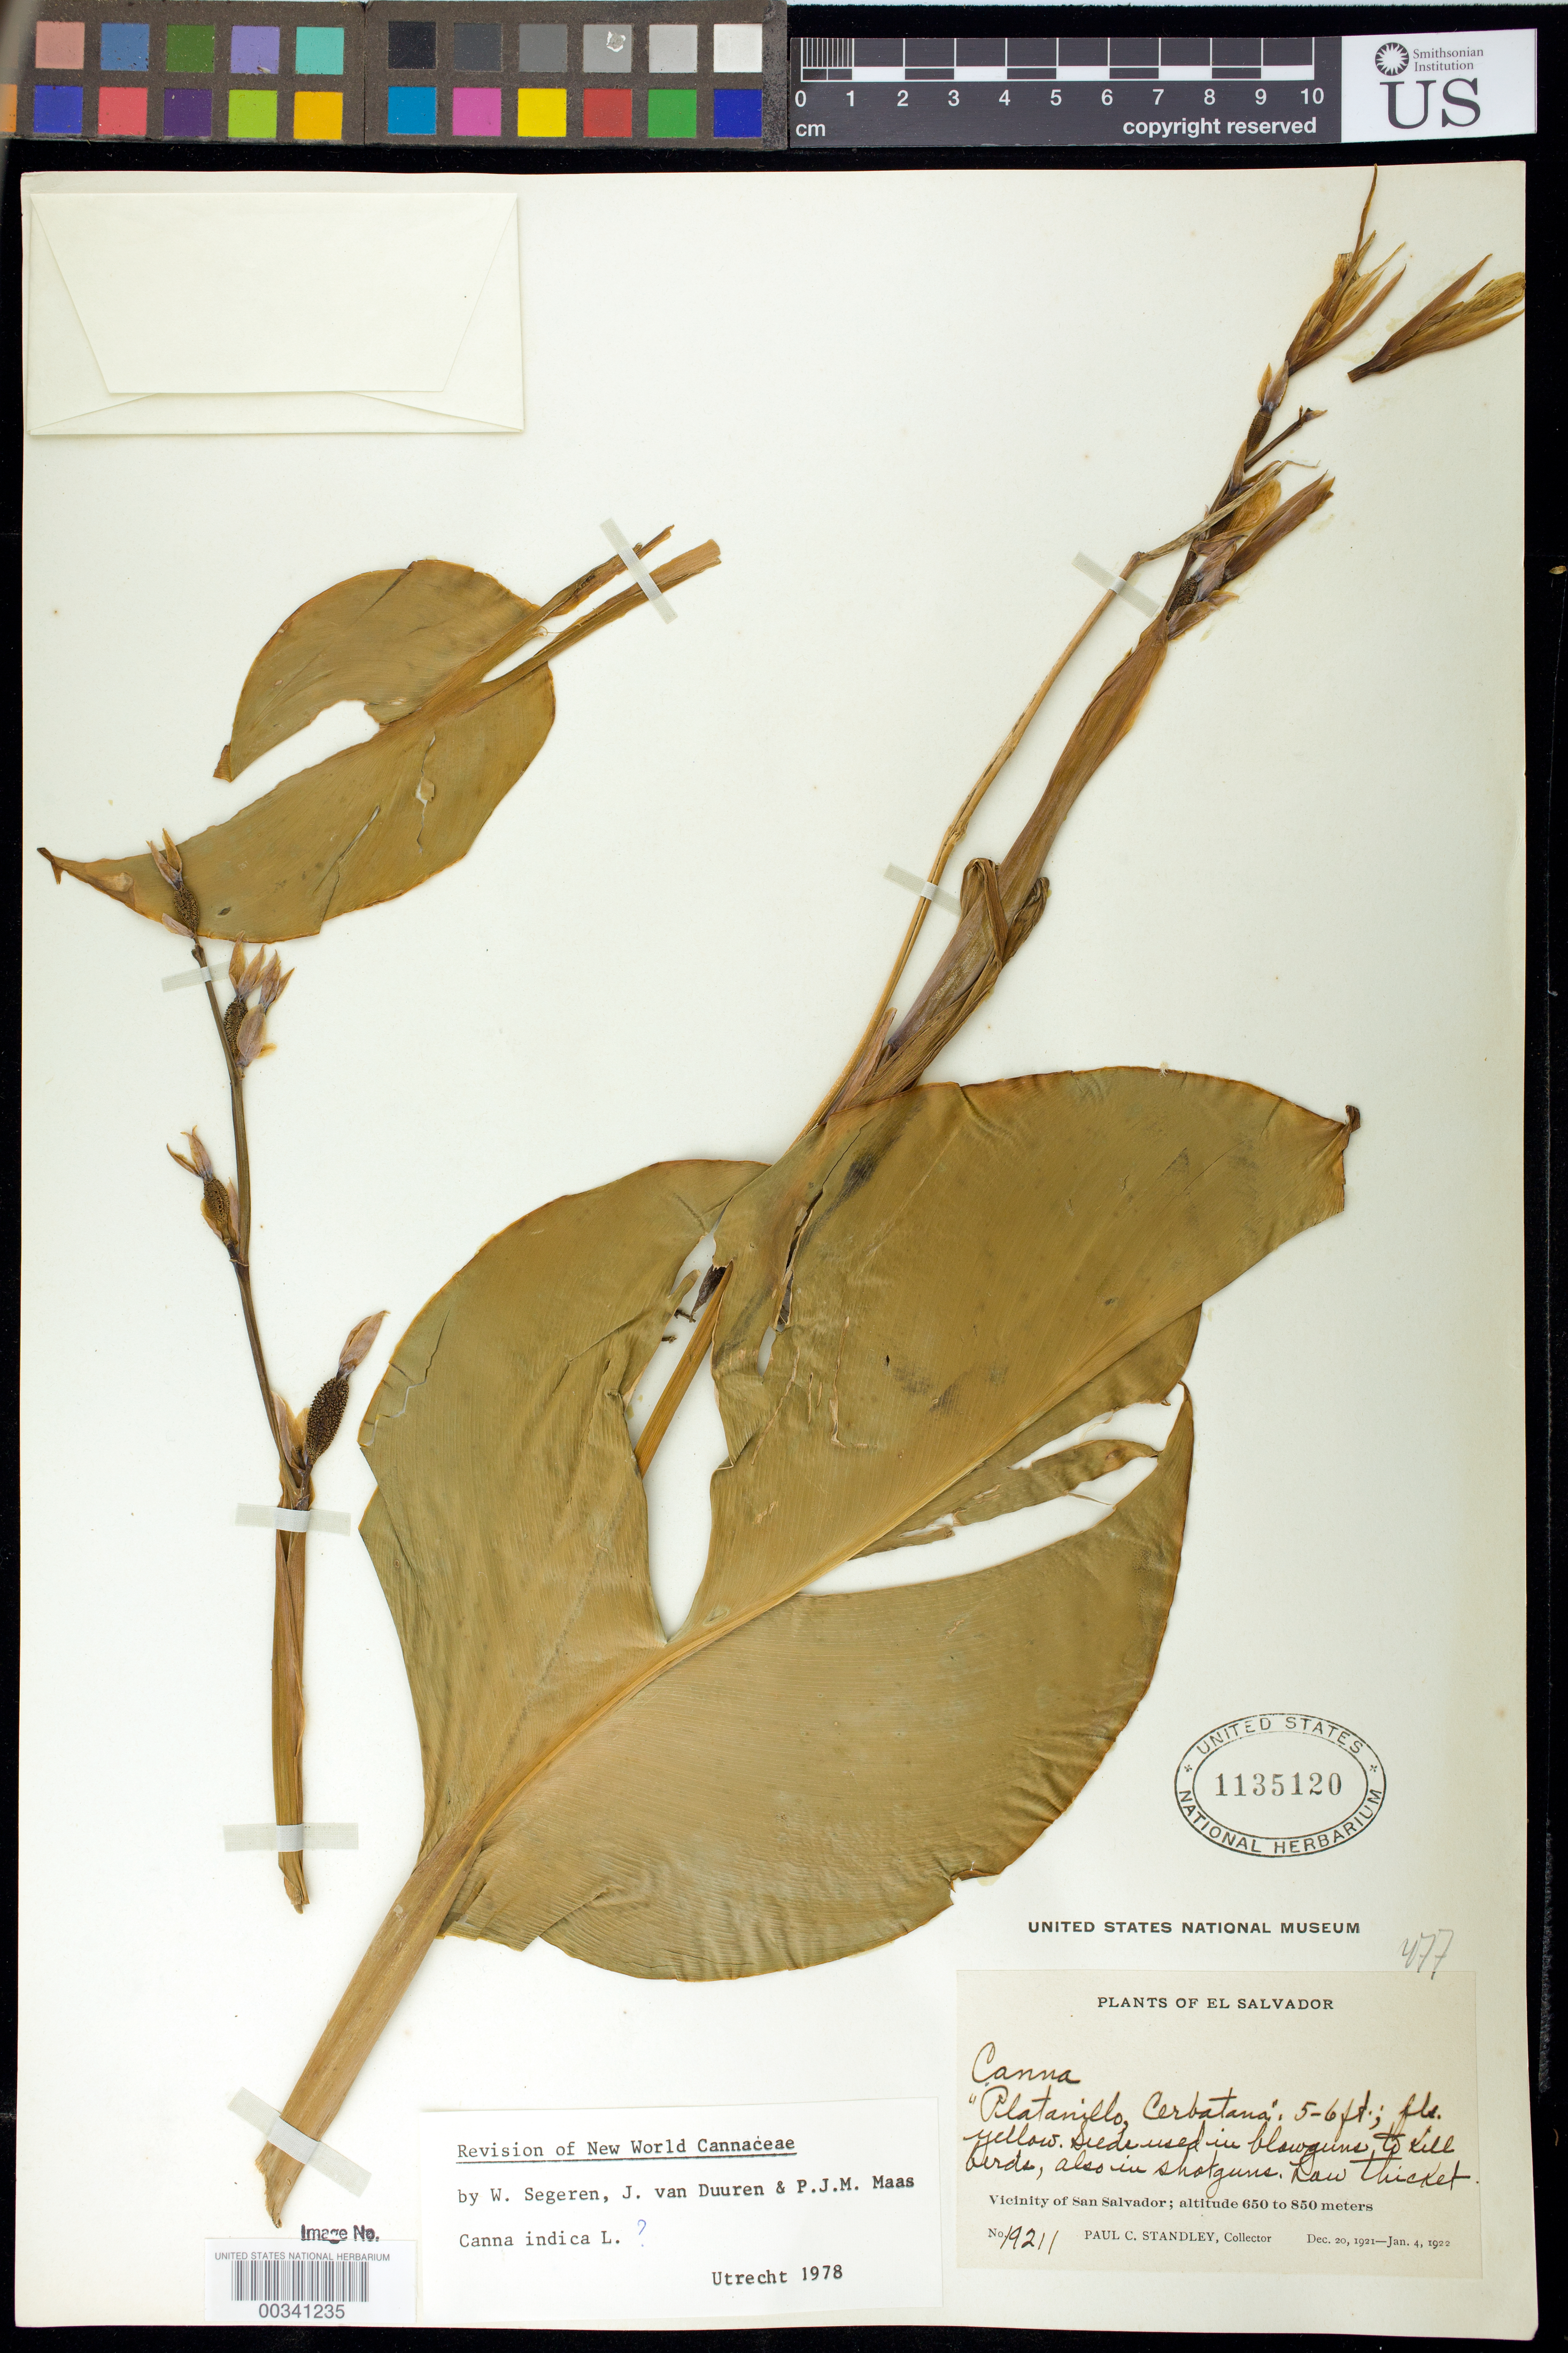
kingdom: Plantae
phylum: Tracheophyta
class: Liliopsida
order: Zingiberales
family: Cannaceae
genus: Canna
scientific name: Canna indica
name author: L.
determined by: Segeren, W.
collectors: P. C. Standley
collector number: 19211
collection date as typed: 20 Dec 1921 to 04 Jan 1922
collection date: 1921-12-20/1922-01-04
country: El Salvador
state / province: San Salvador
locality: Vicinity of san salvador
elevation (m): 650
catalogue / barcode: US 1135120